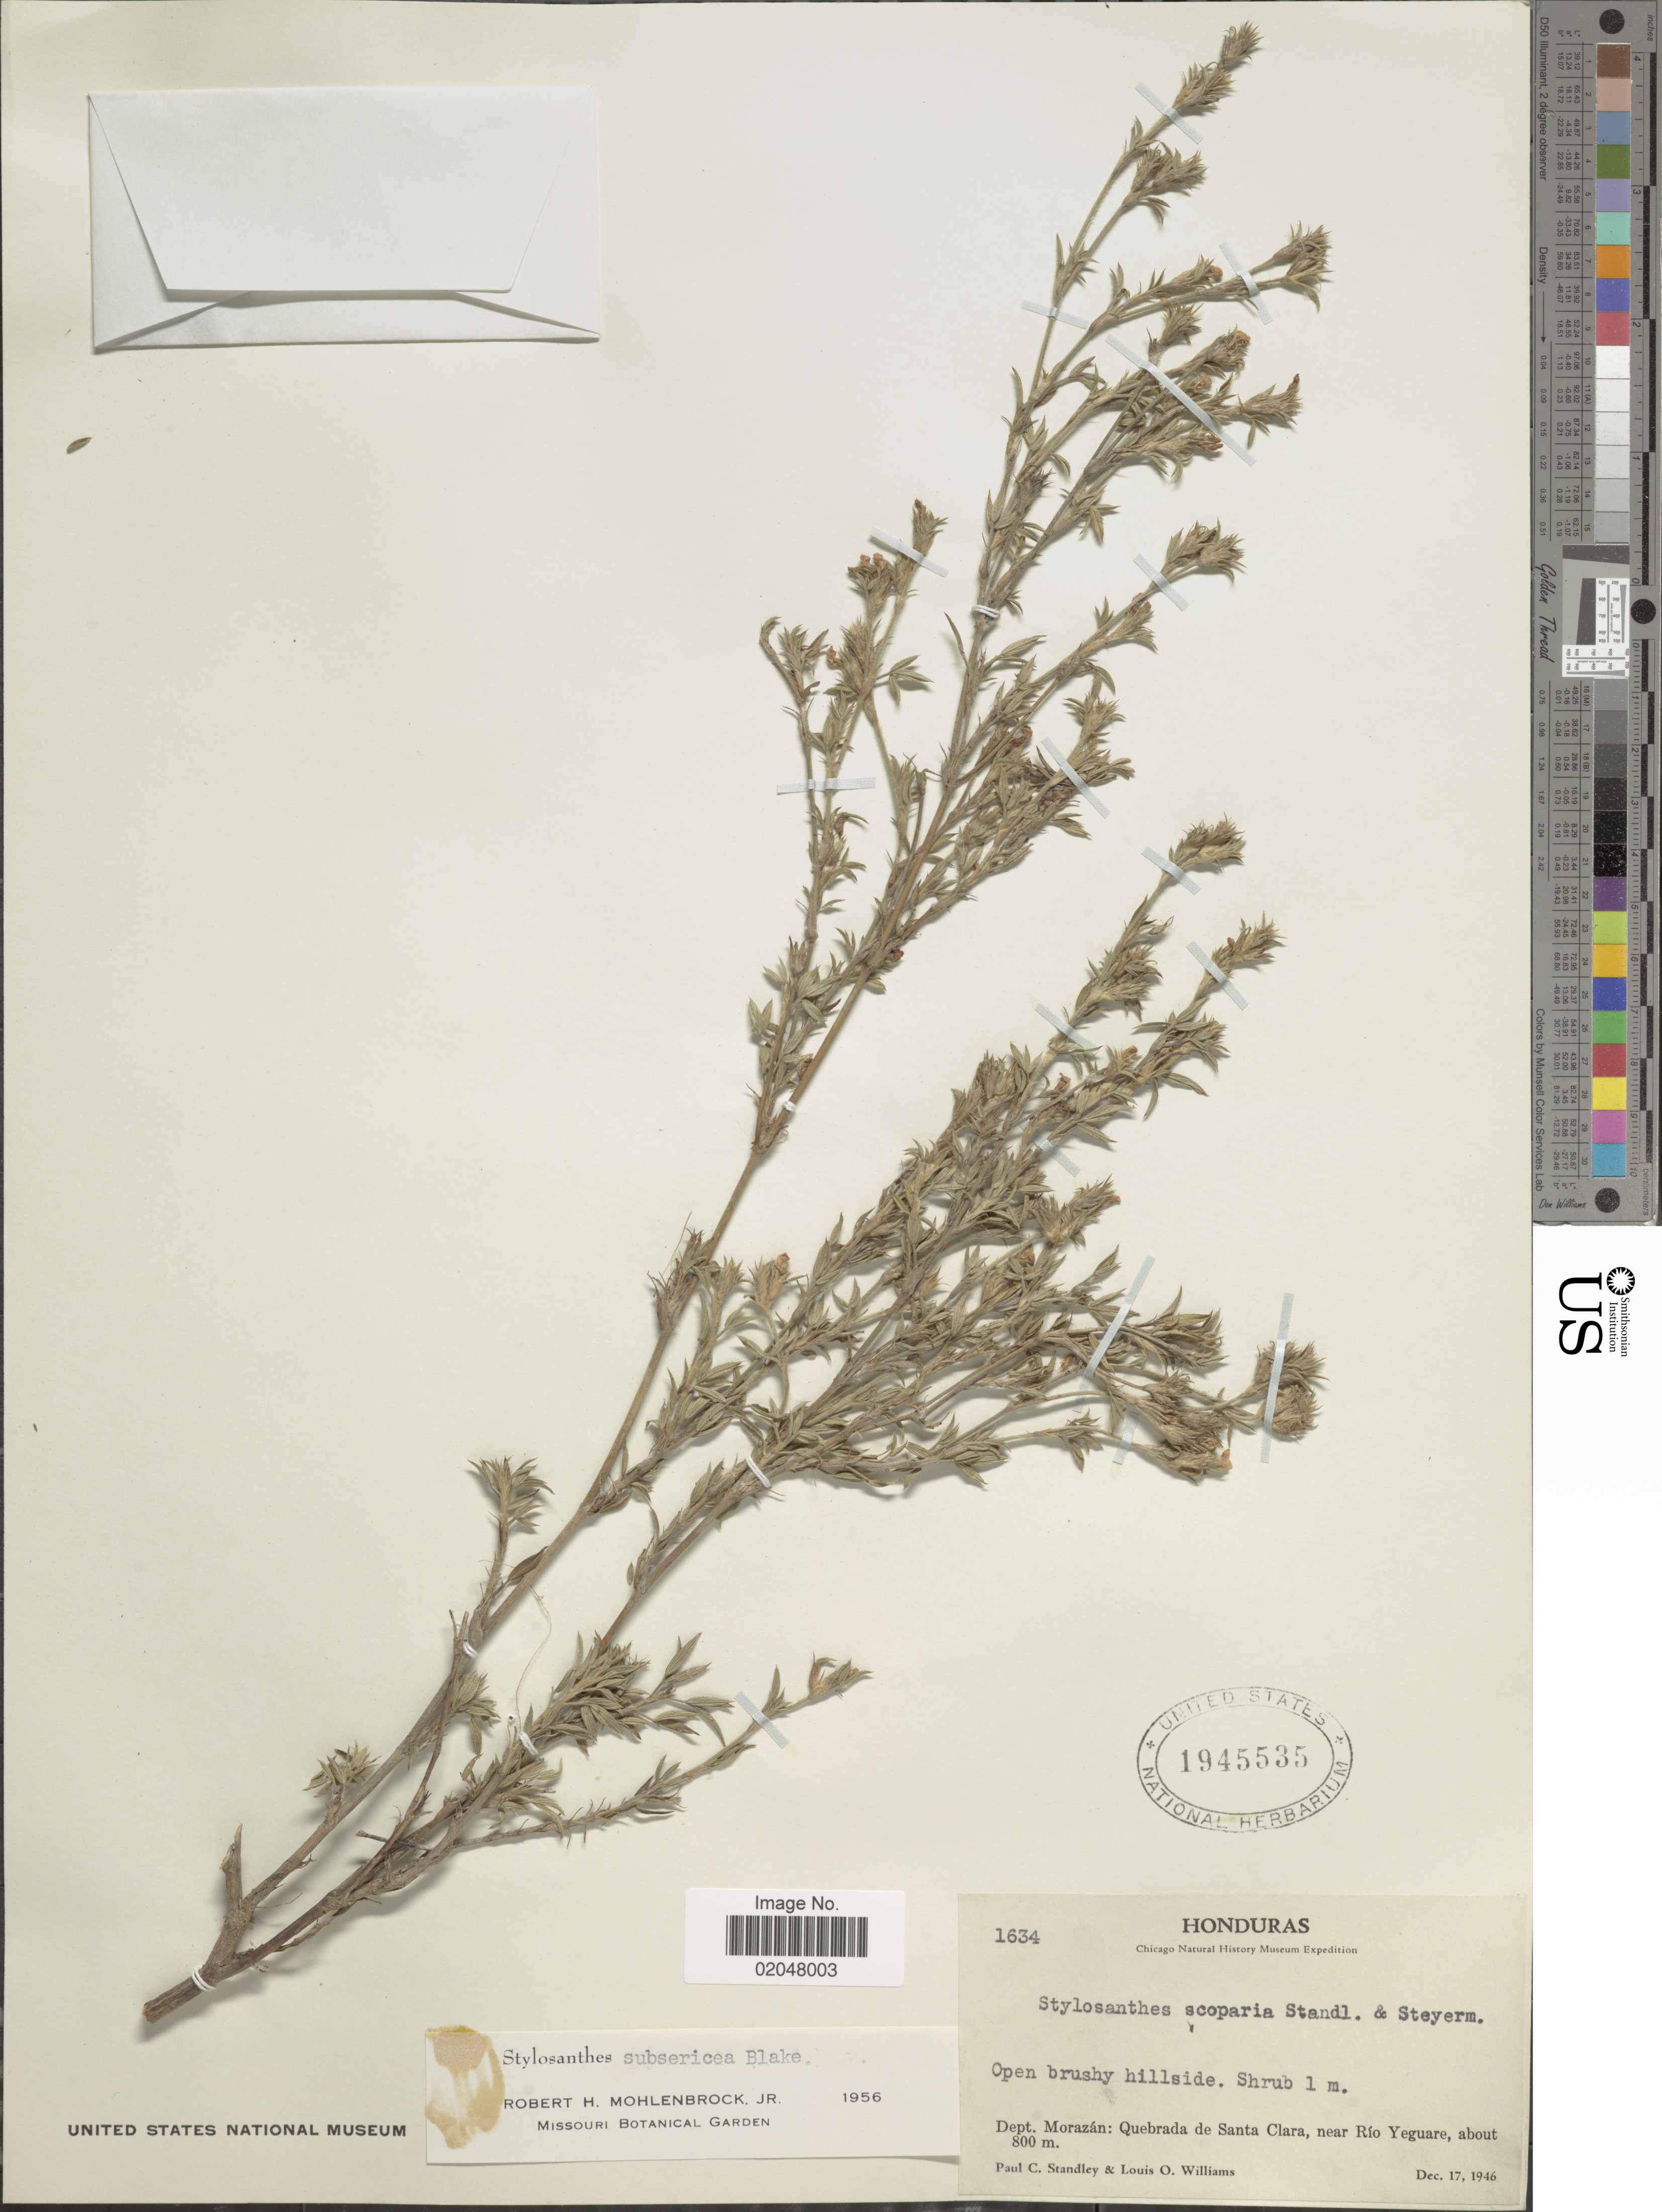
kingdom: Plantae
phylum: Tracheophyta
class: Magnoliopsida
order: Fabales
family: Fabaceae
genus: Stylosanthes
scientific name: Stylosanthes subsericea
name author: S.F. Blake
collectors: P. C. Standley & L. O. Williams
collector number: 1634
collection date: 1946-12-17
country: Honduras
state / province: Fco. Morazán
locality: Quebrada de Santa Clara, near Rio Yeguare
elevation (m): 800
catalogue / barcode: US 1945535